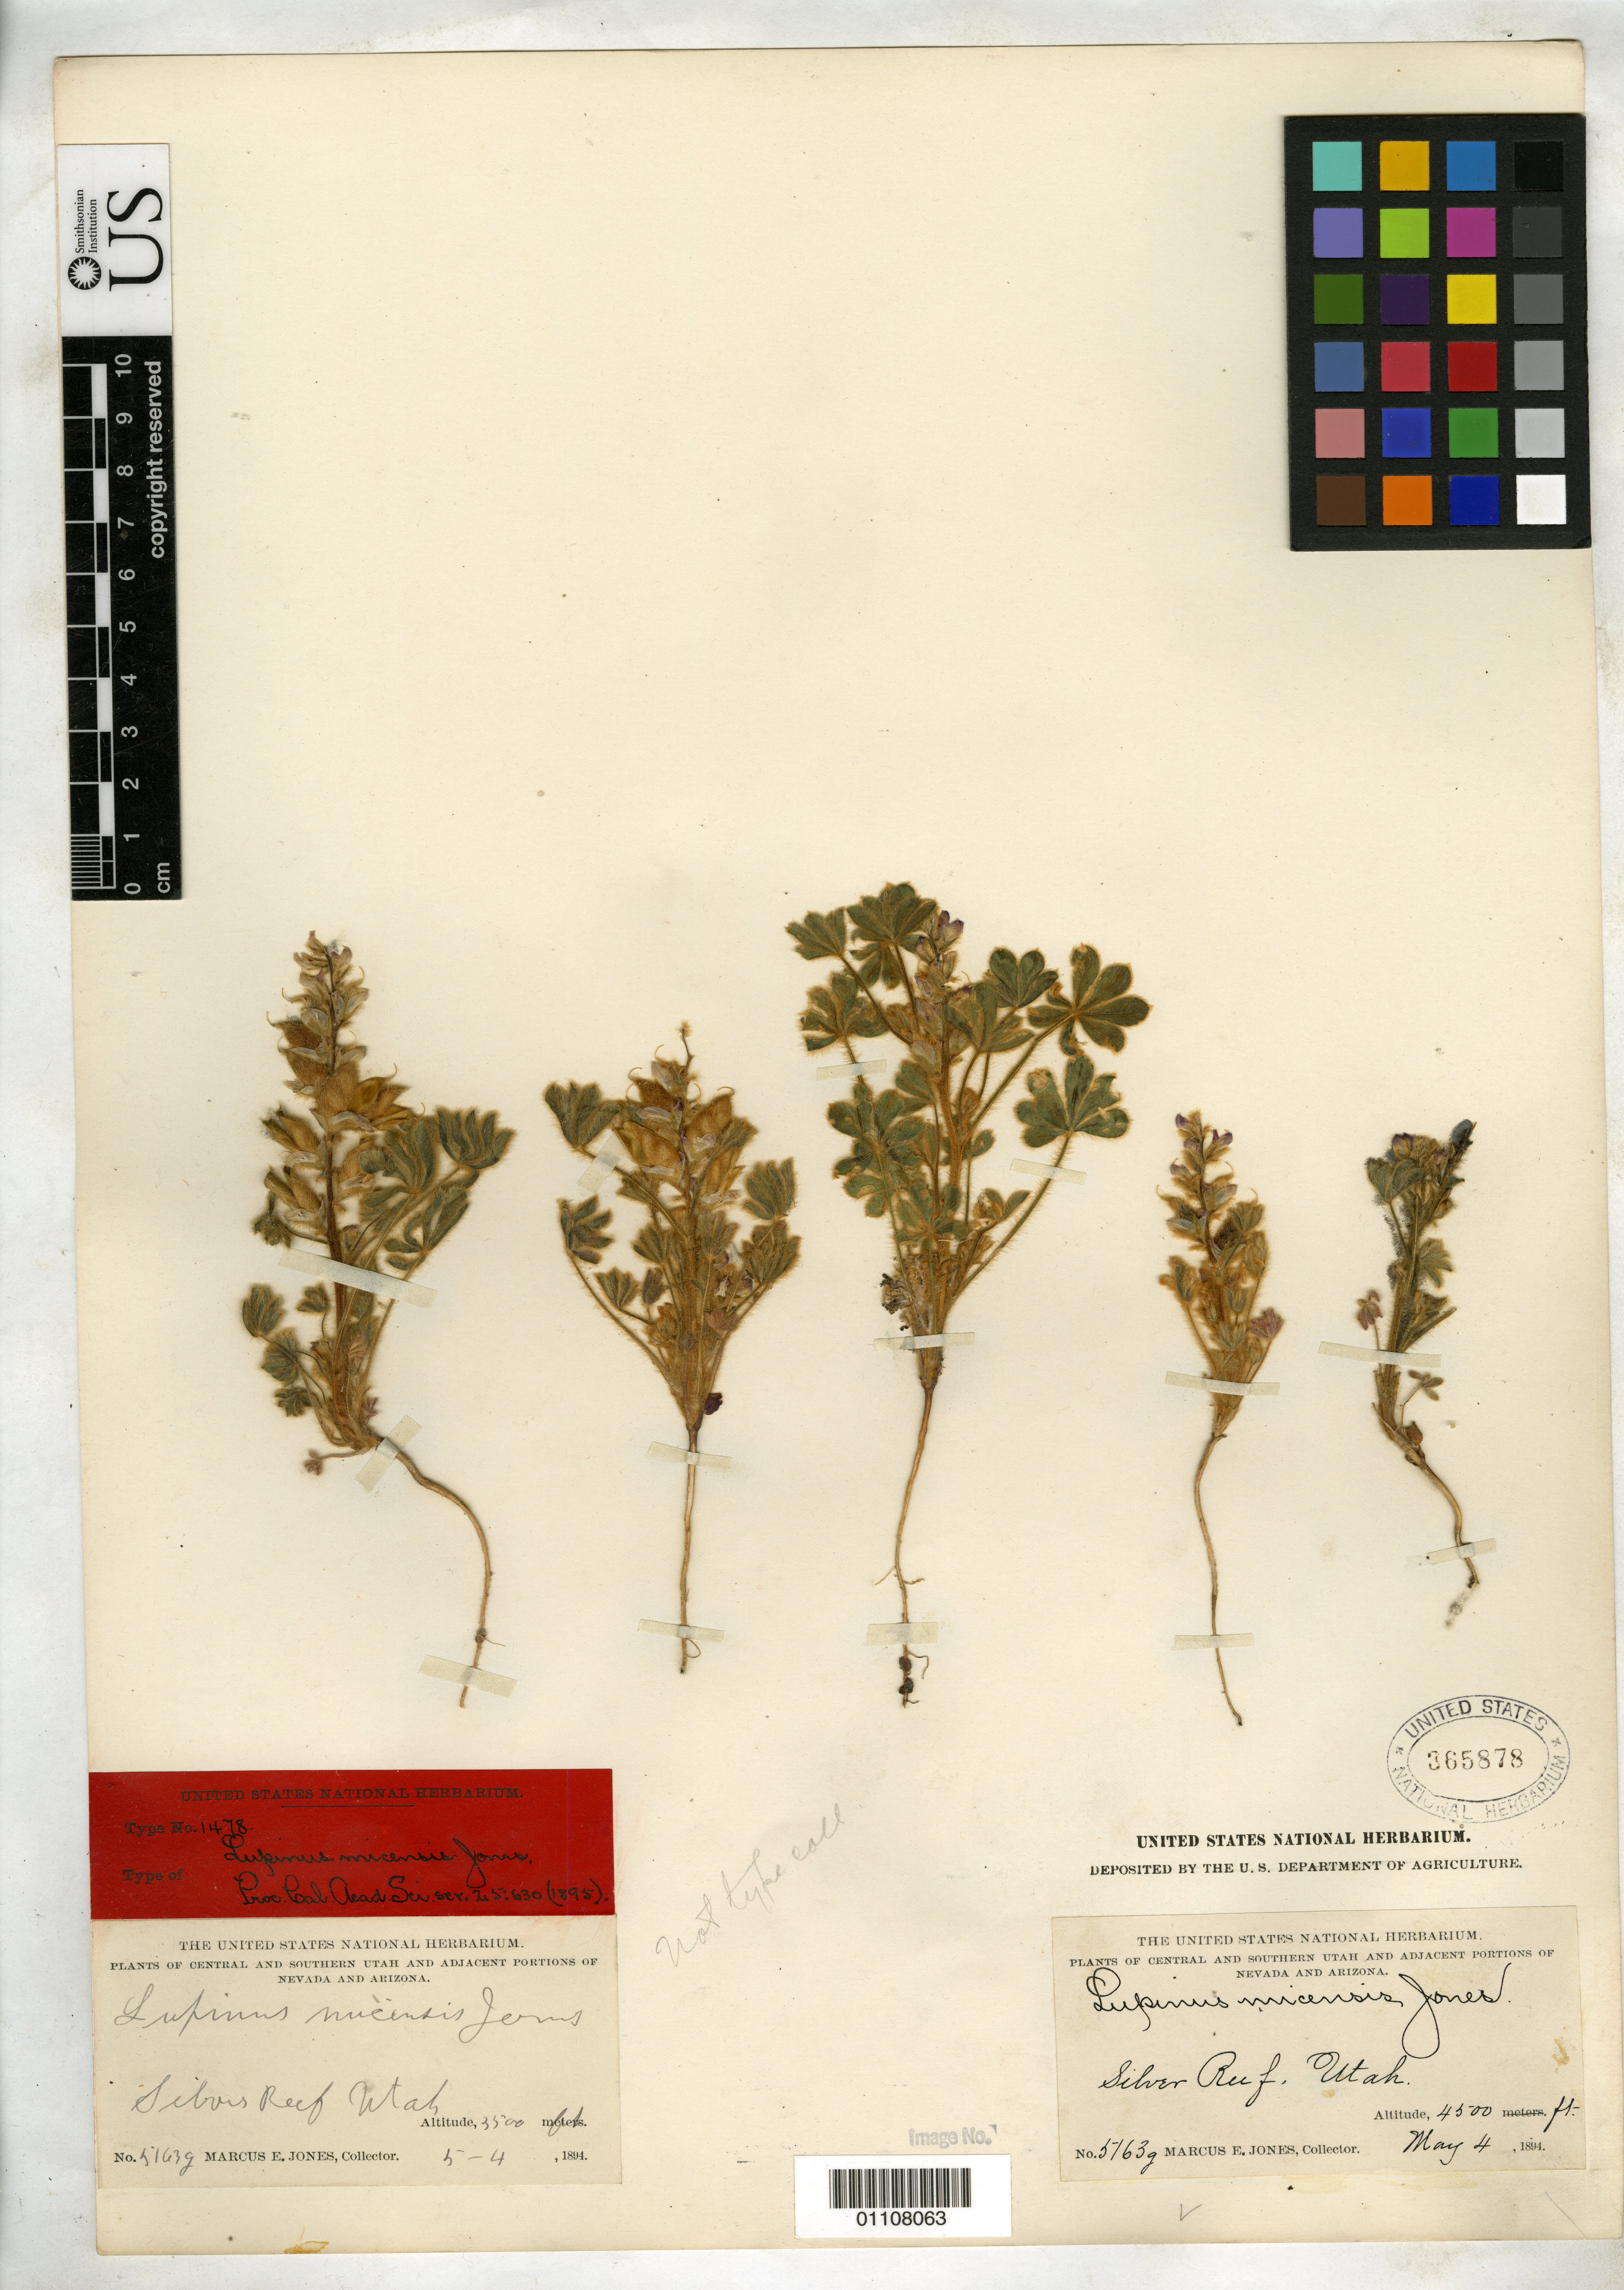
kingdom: Plantae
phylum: Tracheophyta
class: Magnoliopsida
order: Fabales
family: Fabaceae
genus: Lupinus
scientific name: Lupinus micensis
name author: M.E. Jones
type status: Syntype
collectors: M. E. Jones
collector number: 5163 g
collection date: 1894-05-04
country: United States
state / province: Utah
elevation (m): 1372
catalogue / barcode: US 365878